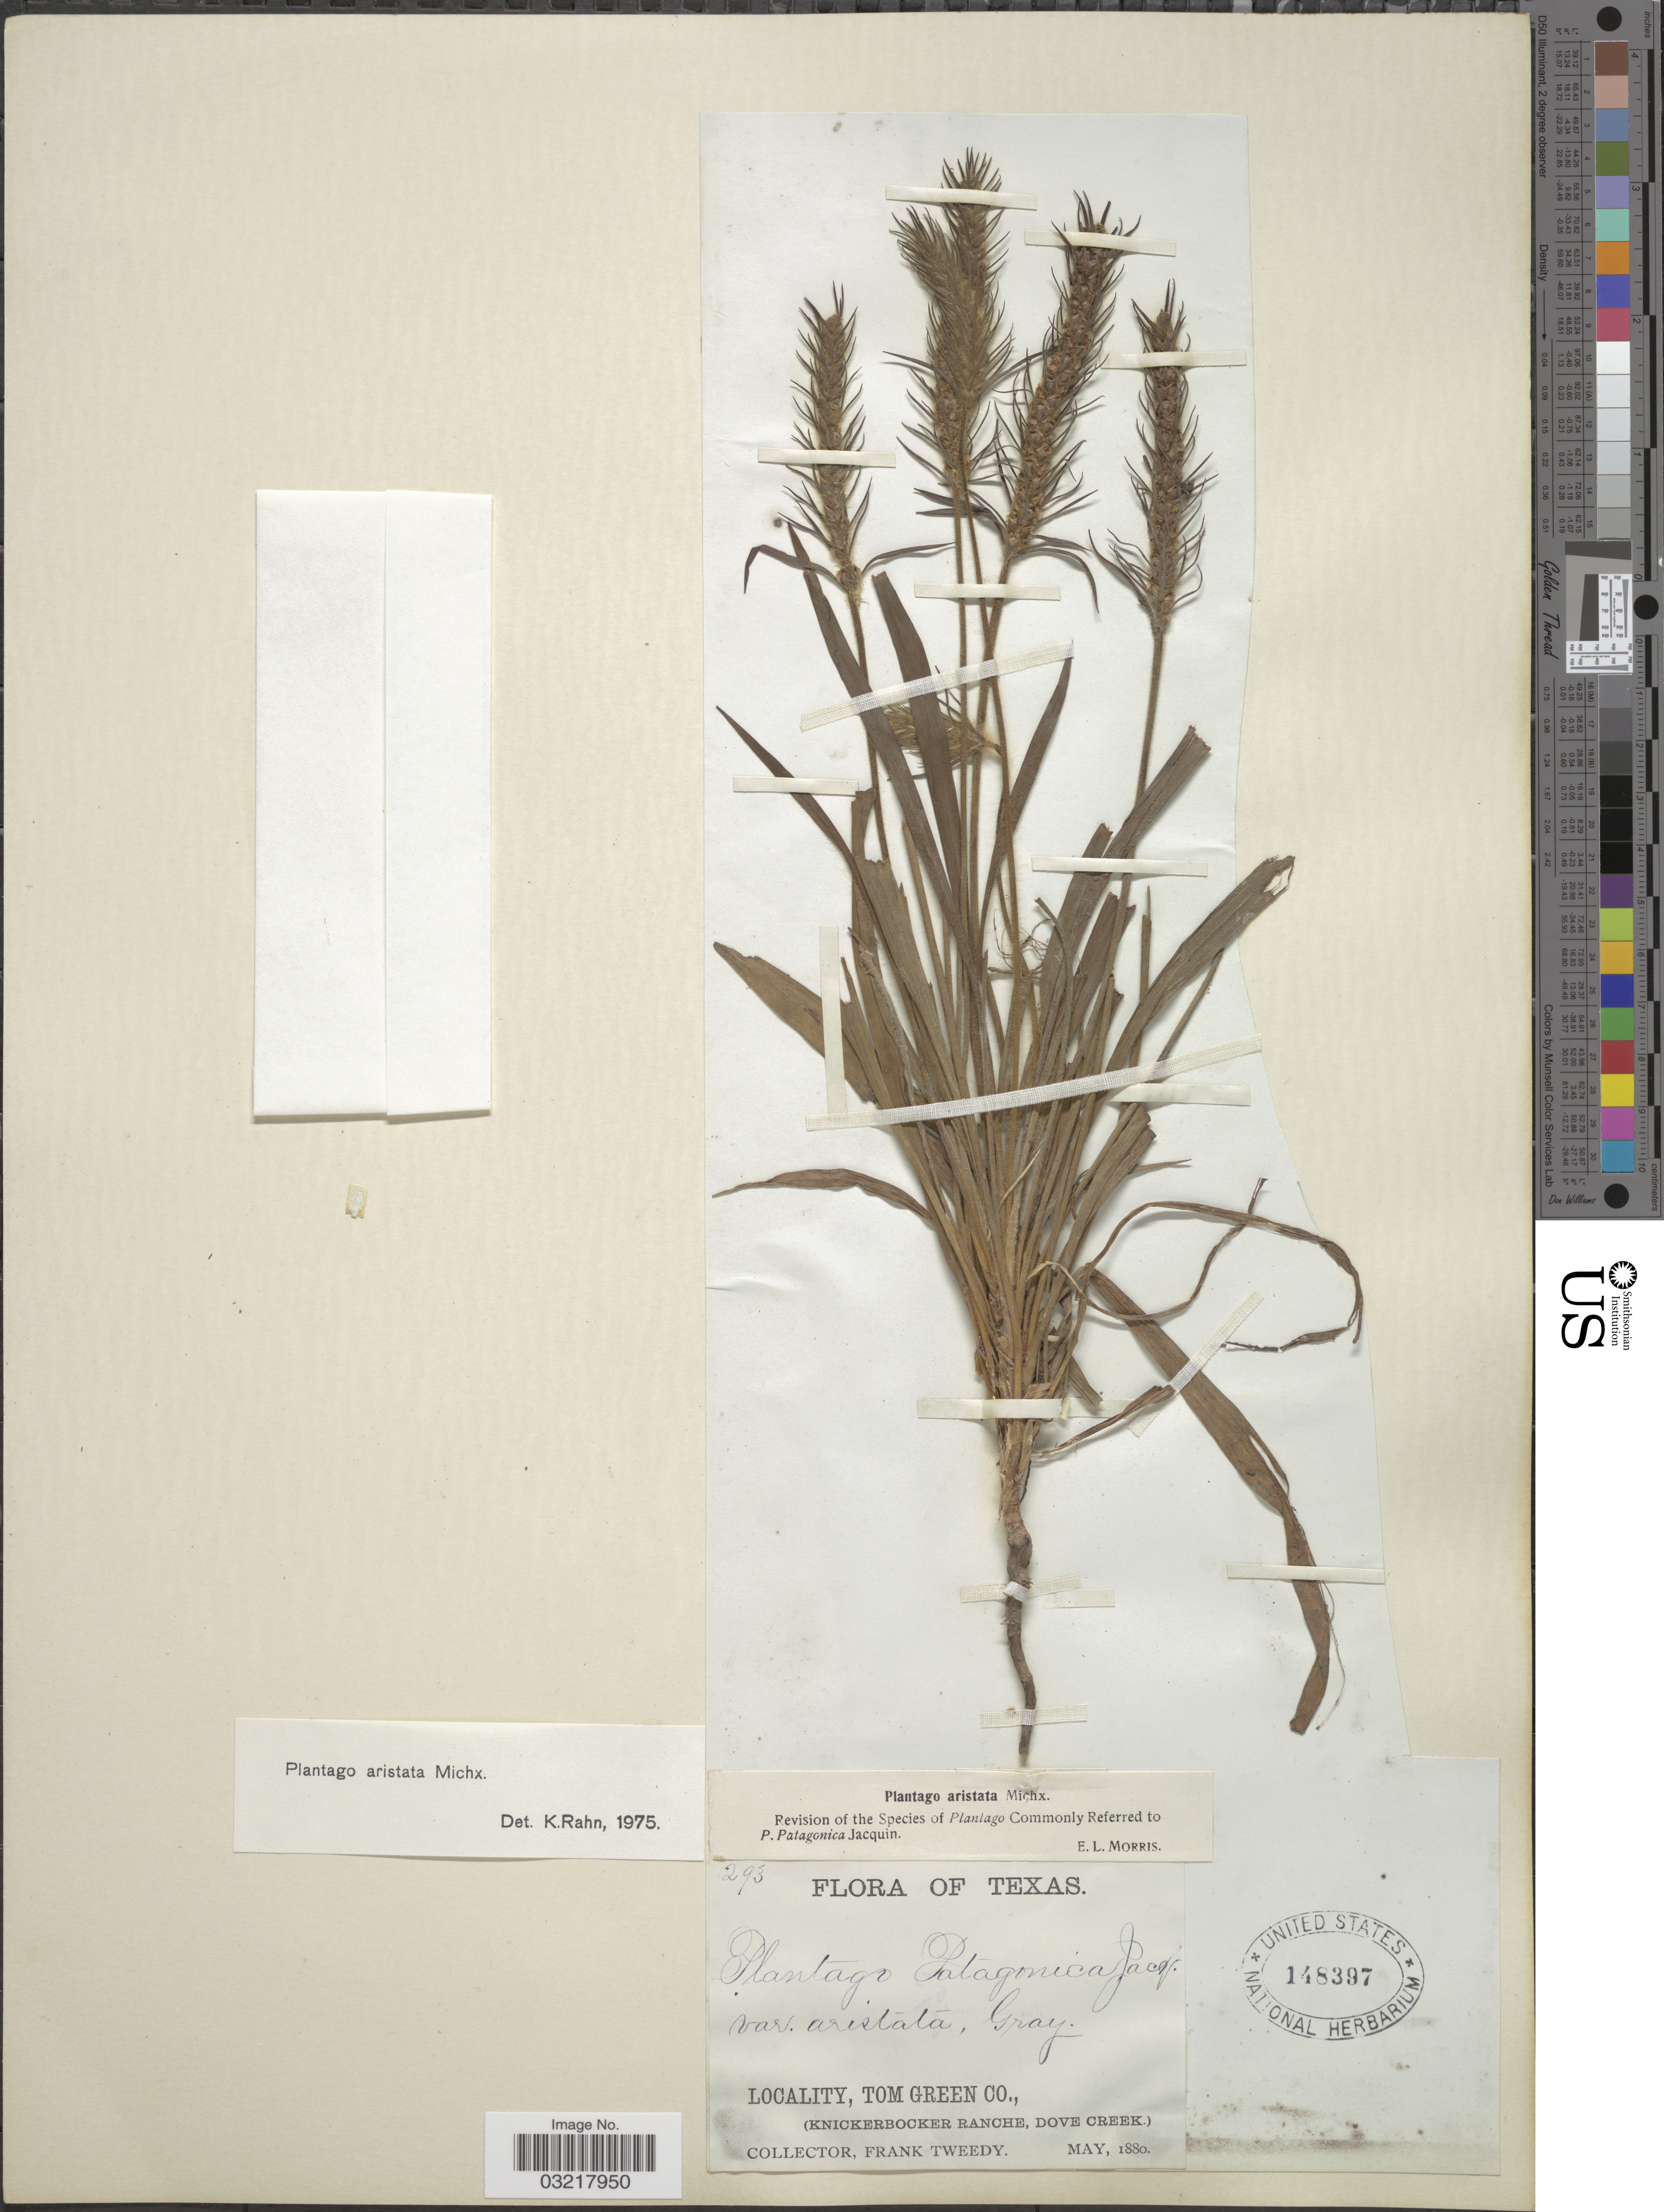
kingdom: Plantae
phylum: Tracheophyta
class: Magnoliopsida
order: Lamiales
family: Plantaginaceae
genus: Plantago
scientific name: Plantago aristata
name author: Michx.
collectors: F. Tweedy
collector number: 293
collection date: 1880-05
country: United States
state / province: Texas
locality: Tom Green Co., (Knickerbocker Ranche, Dove Creek).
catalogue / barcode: US 148397